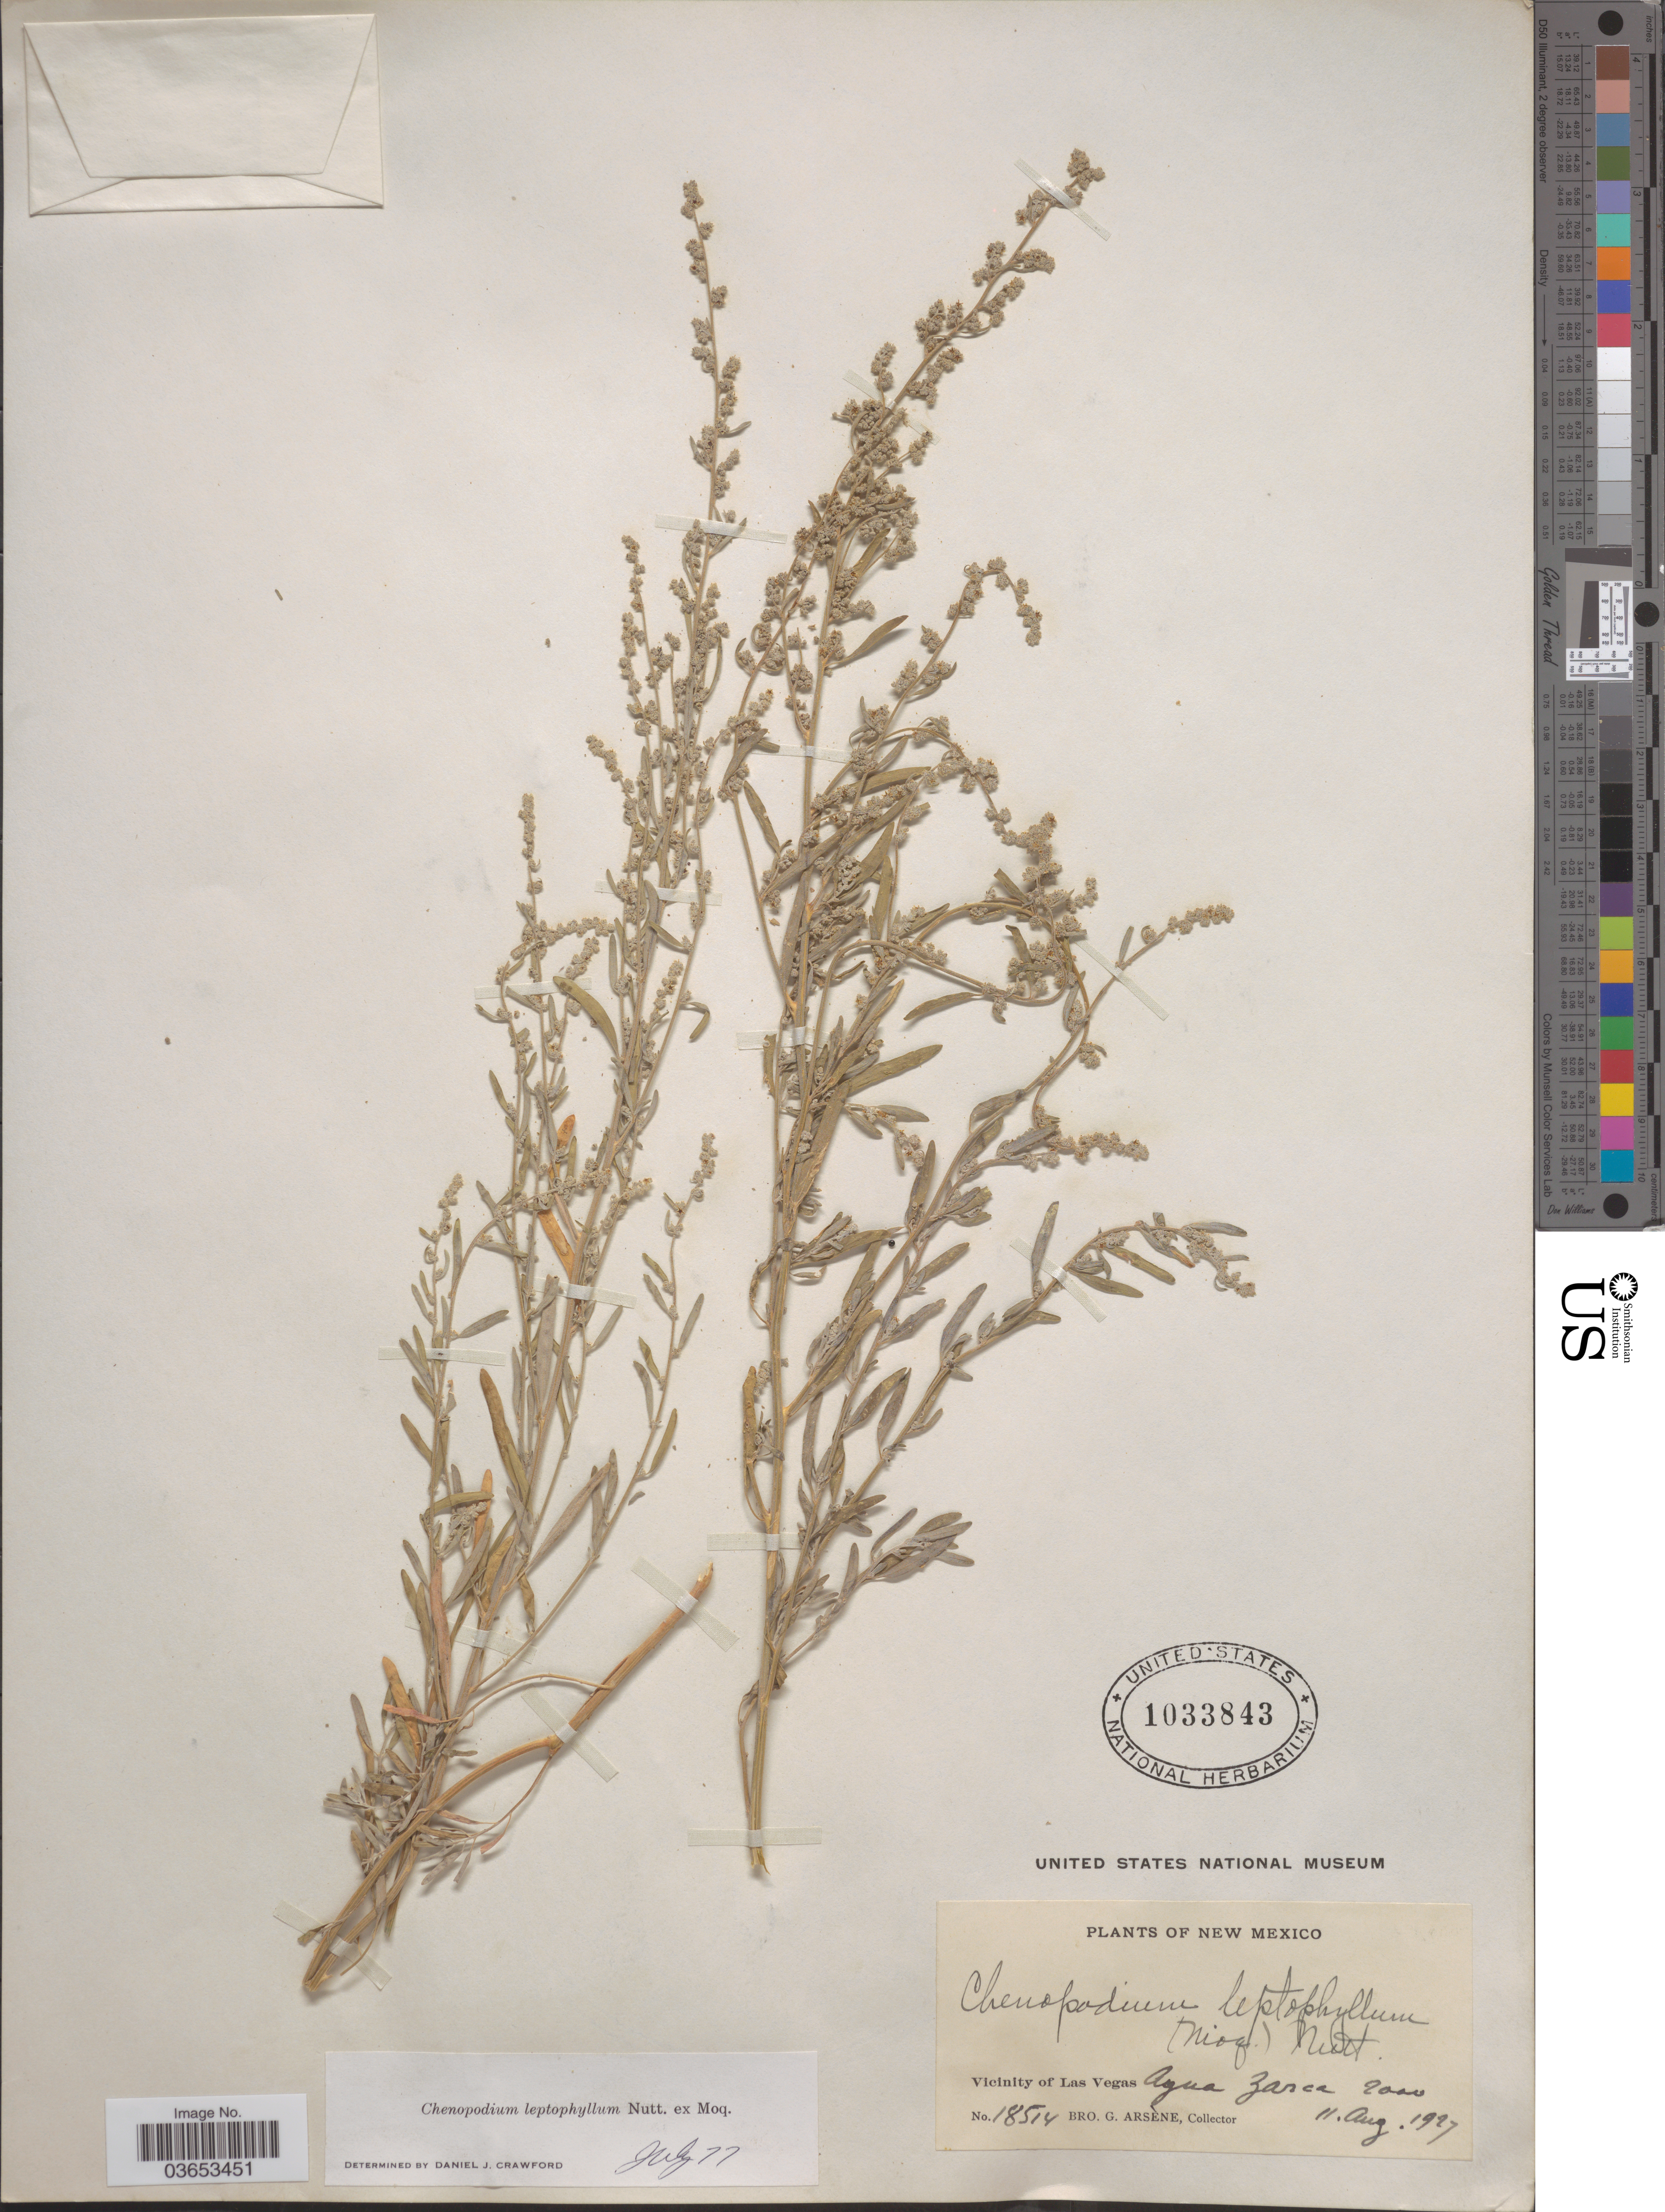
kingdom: Plantae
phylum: Tracheophyta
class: Magnoliopsida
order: Caryophyllales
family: Amaranthaceae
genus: Chenopodium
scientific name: Chenopodium leptophyllum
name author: (Moq.) Nutt. ex S. Watson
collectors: Bro. G. Arsène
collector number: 18514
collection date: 1927-08-11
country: United States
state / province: New Mexico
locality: Vicinity of Las Vegas Agua Zarca.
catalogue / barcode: US 1033843